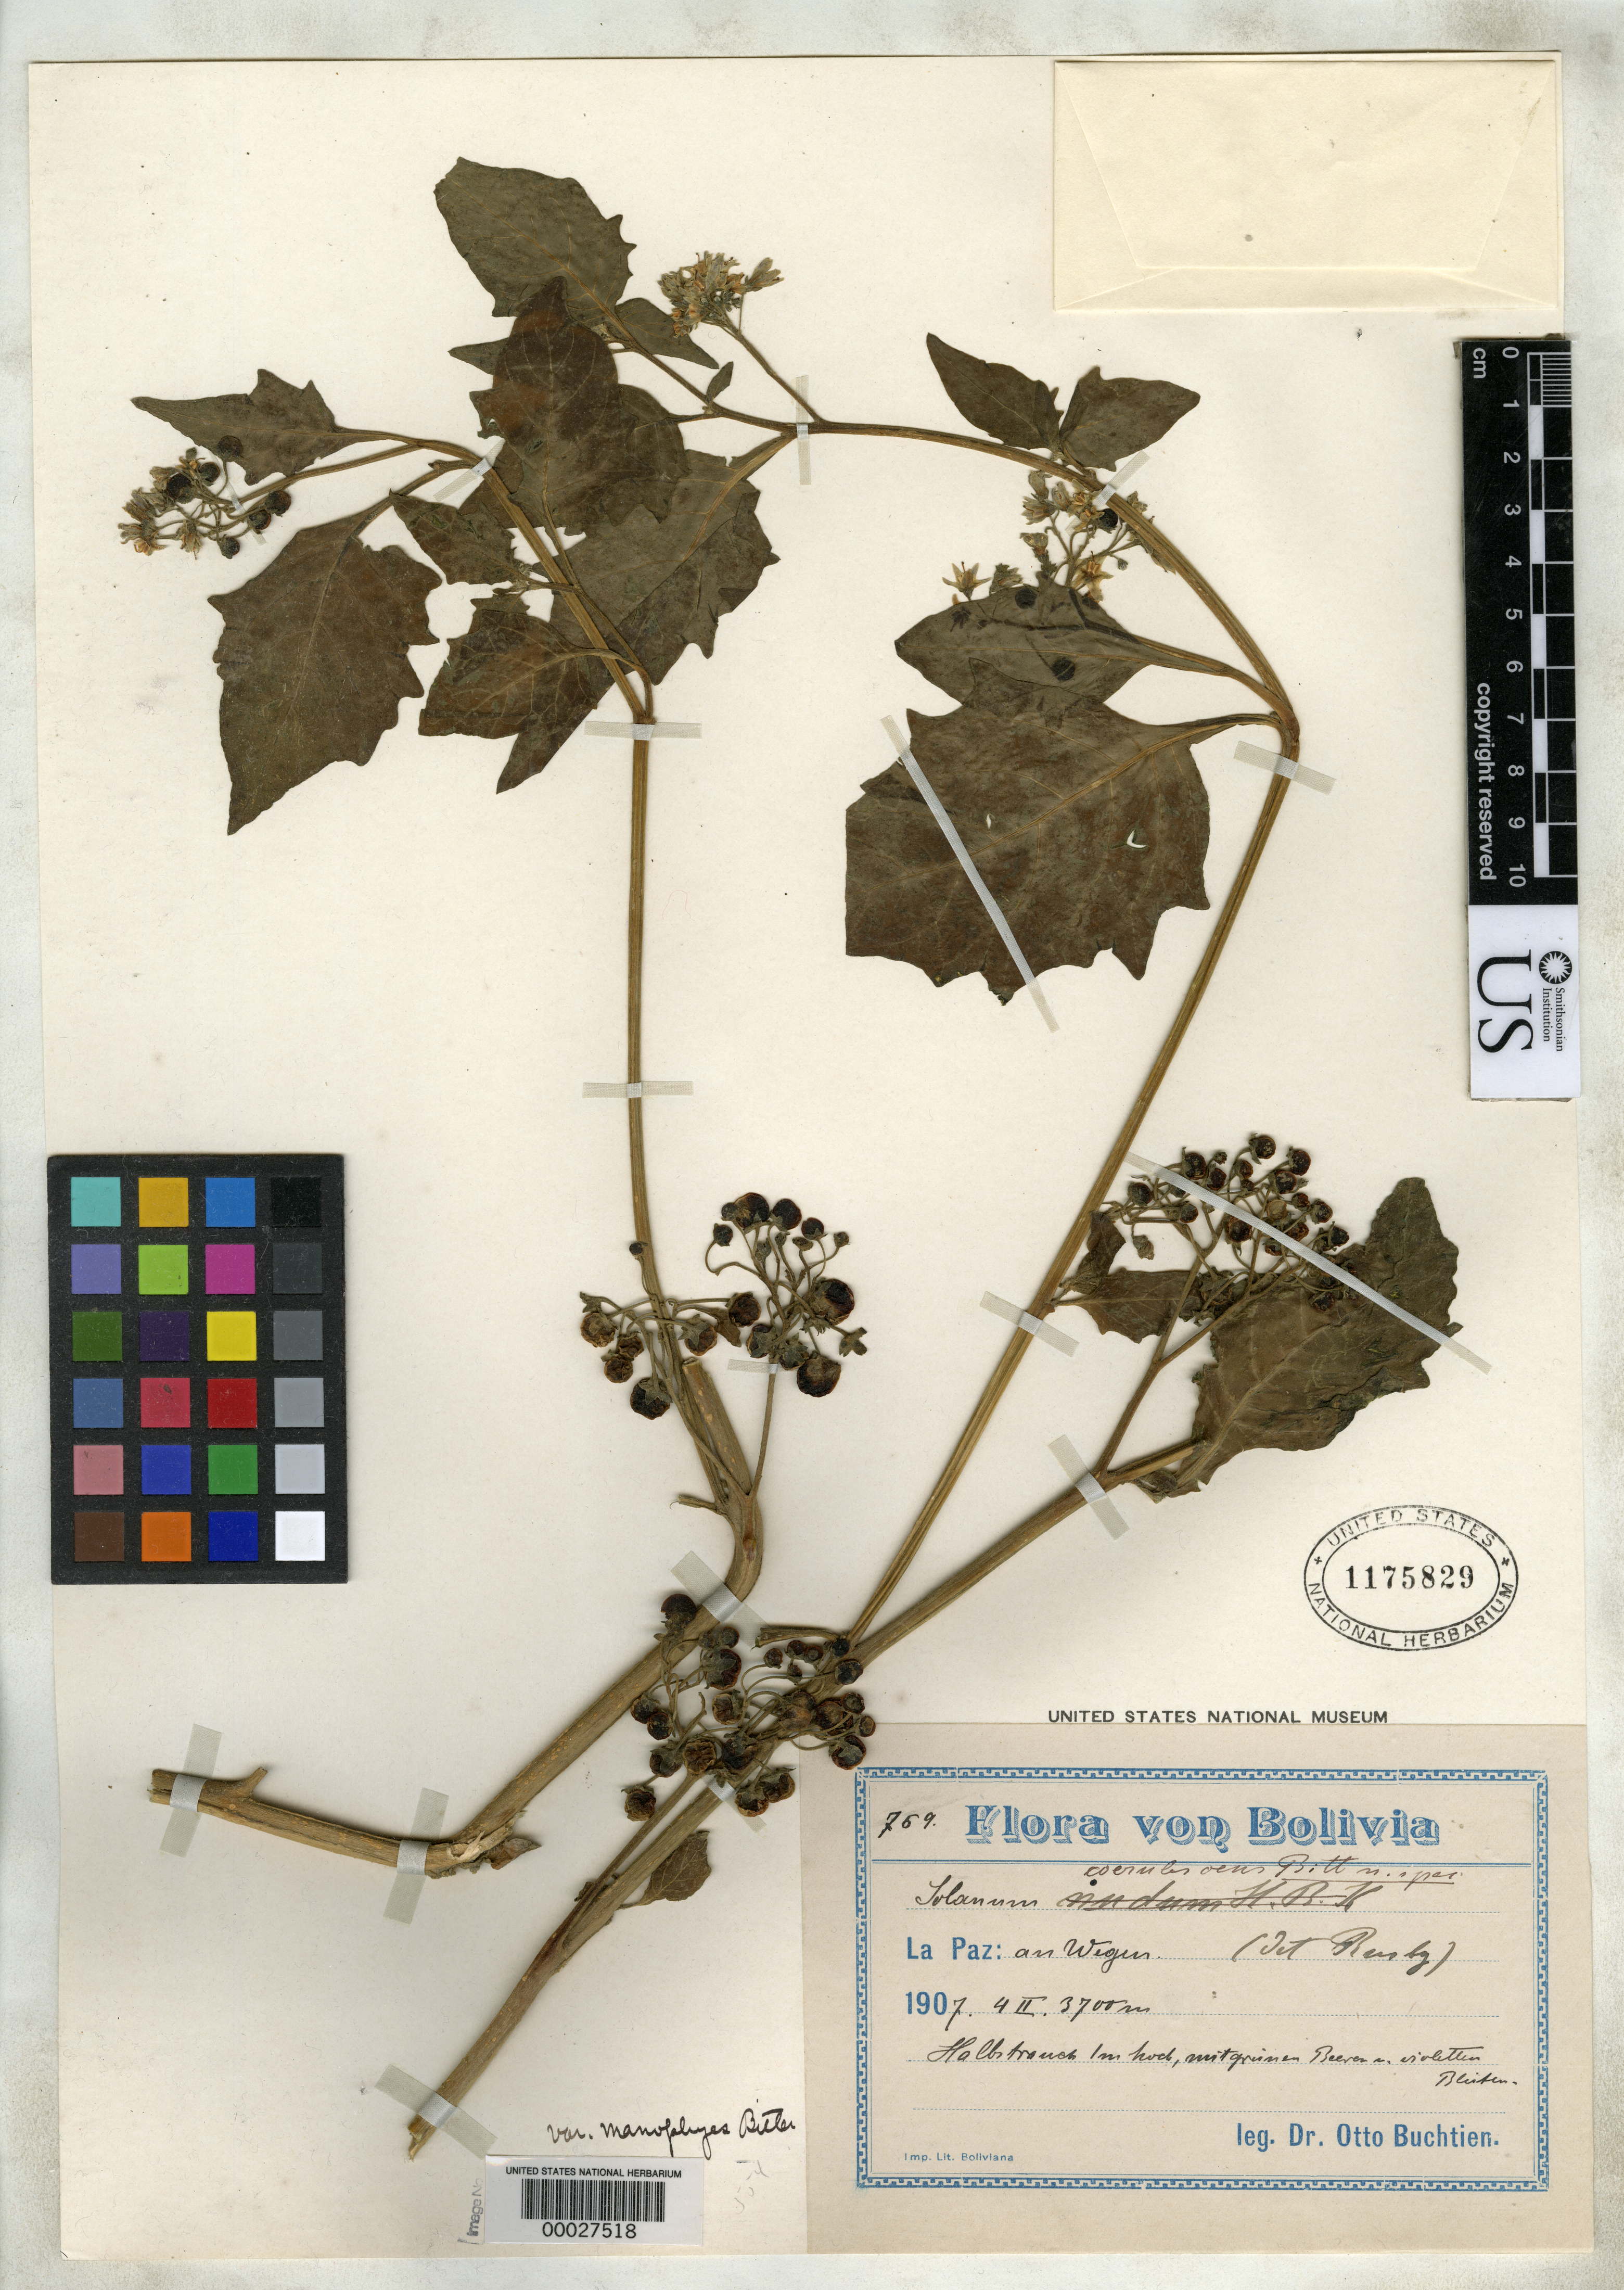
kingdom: Plantae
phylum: Tracheophyta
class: Magnoliopsida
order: Solanales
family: Solanaceae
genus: Solanum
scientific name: Solanum coerulescens var. manophyes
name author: Bitter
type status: Isotype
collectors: O. Buchtien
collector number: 769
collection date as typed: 04 Feb 1907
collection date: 1907-02-04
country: Bolivia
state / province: La Paz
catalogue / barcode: US 1175829